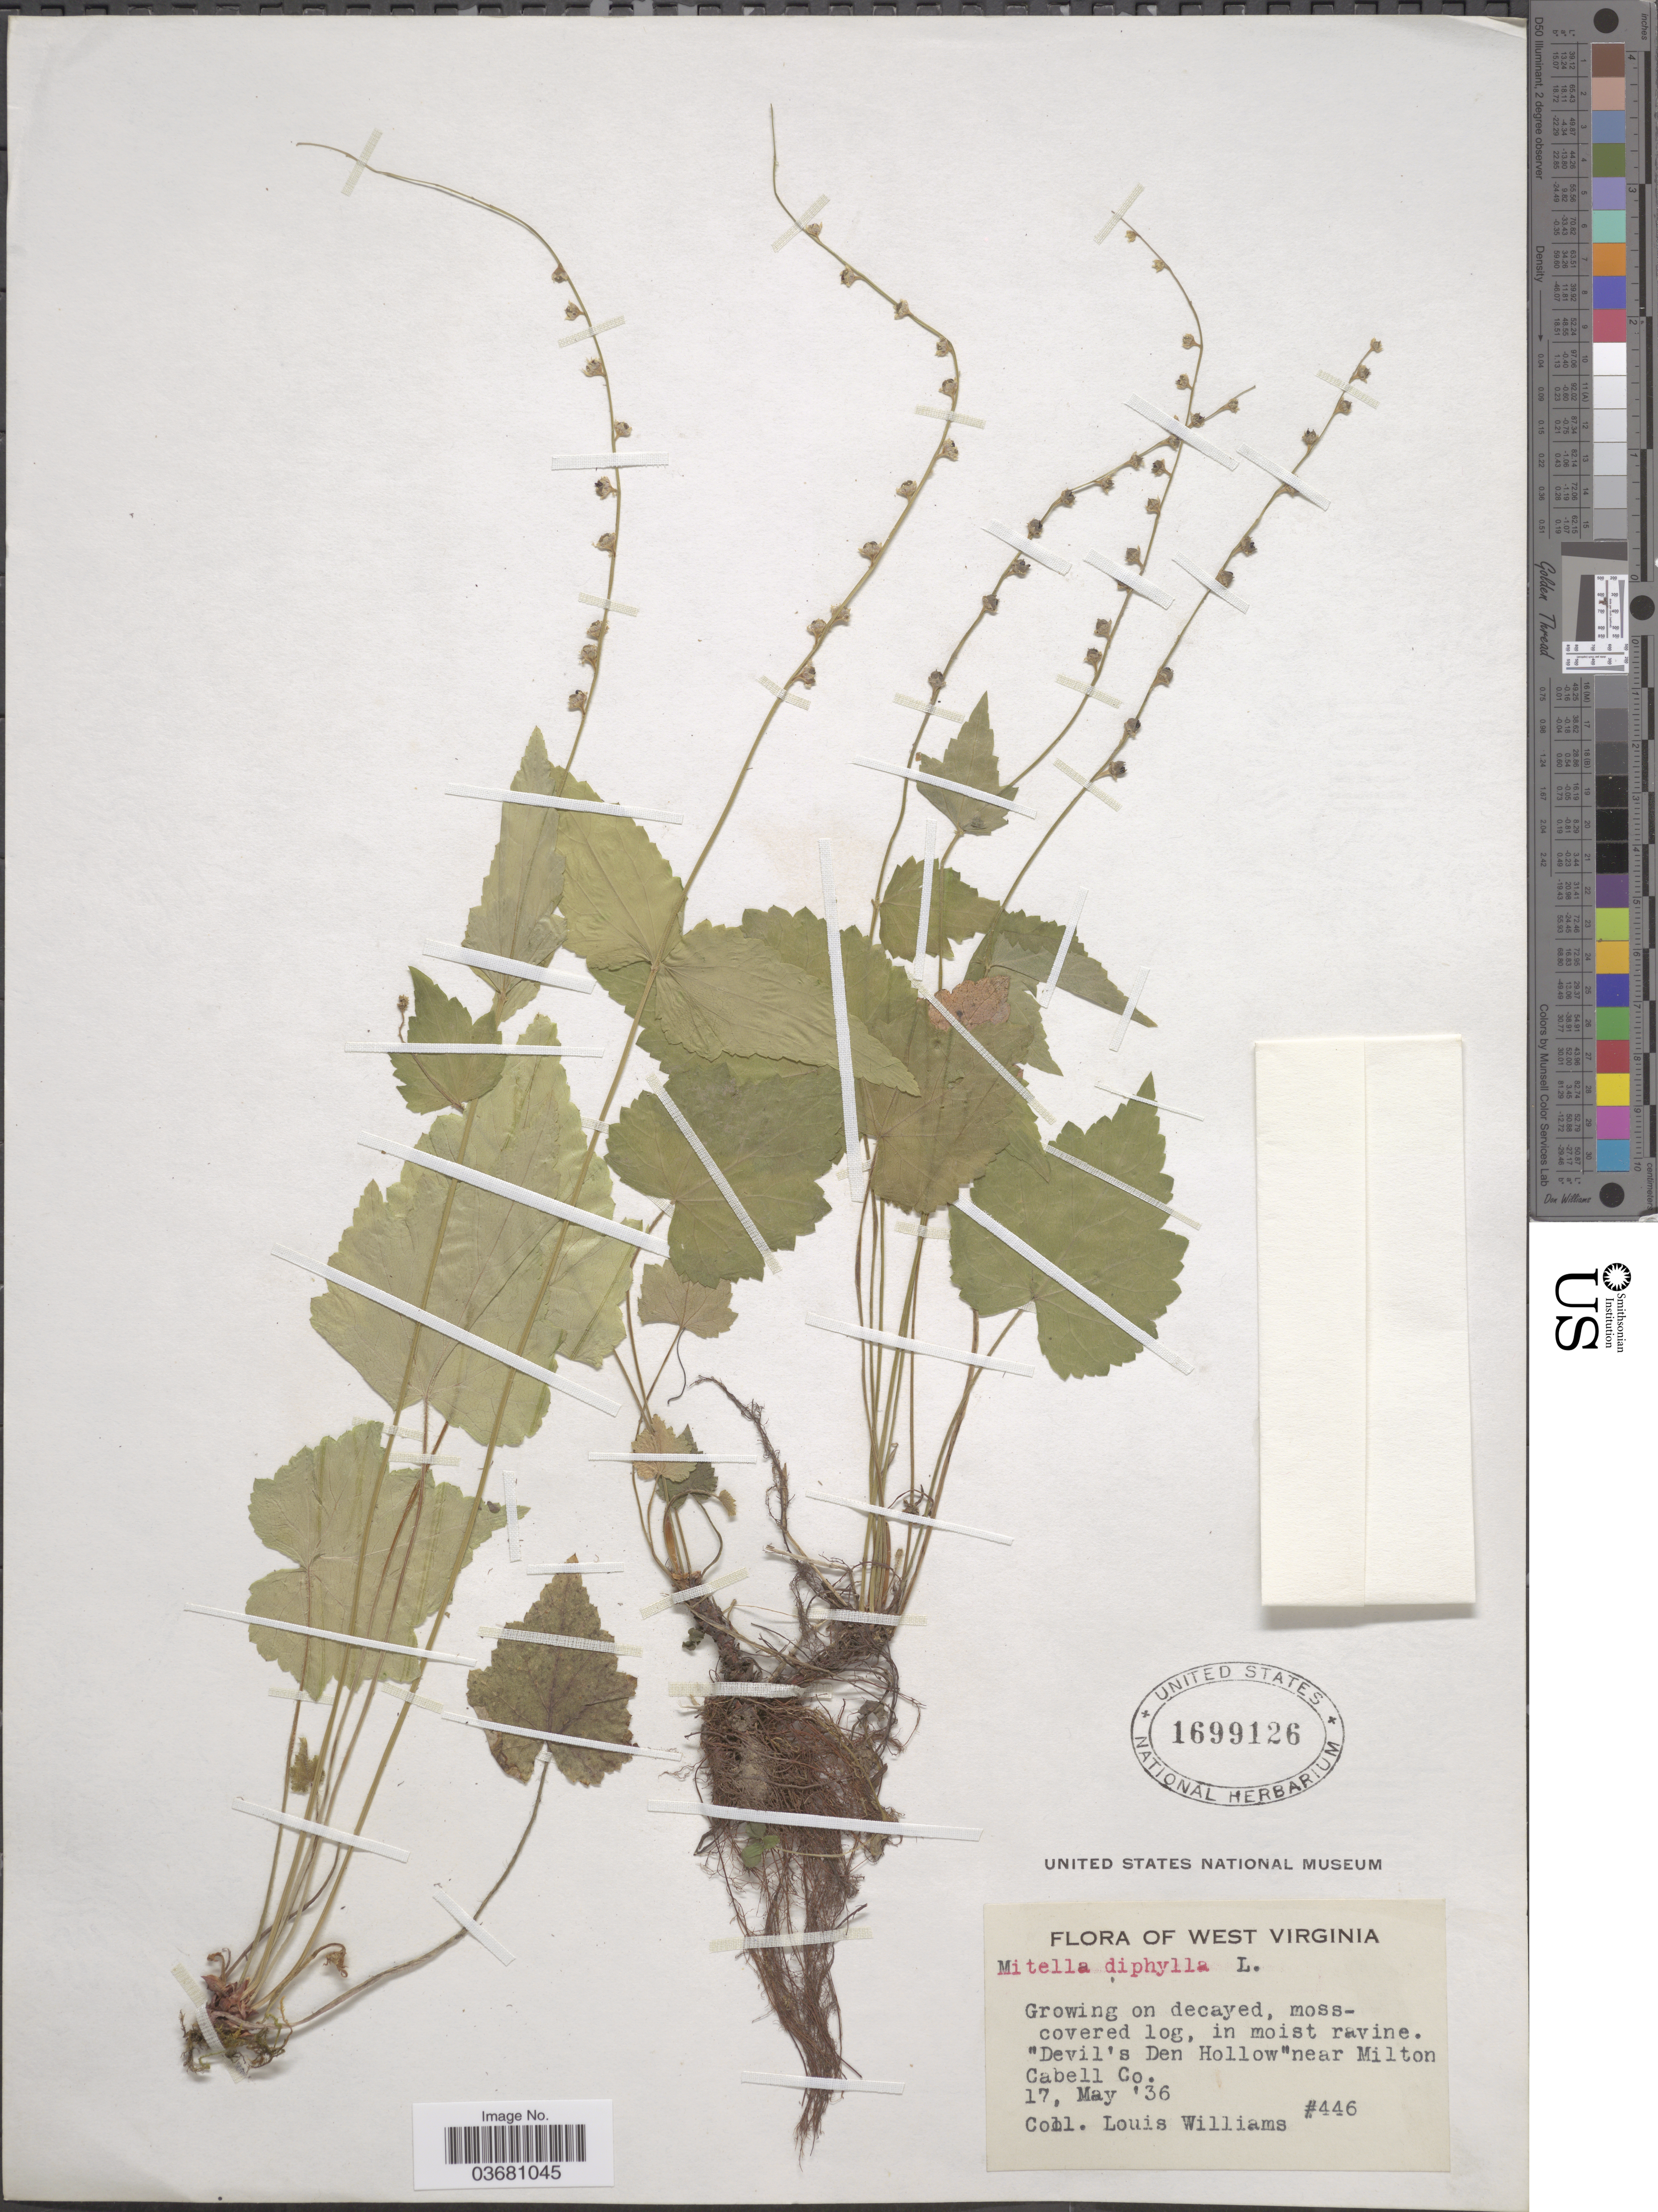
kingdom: Plantae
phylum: Tracheophyta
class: Magnoliopsida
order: Saxifragales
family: Saxifragaceae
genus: Mitella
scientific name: Mitella diphylla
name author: L.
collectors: L. G. Williams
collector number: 446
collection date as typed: Transcribed d/m/y: 17/5/36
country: United States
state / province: West Virginia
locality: Devil's Den Hollow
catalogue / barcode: US 1699126